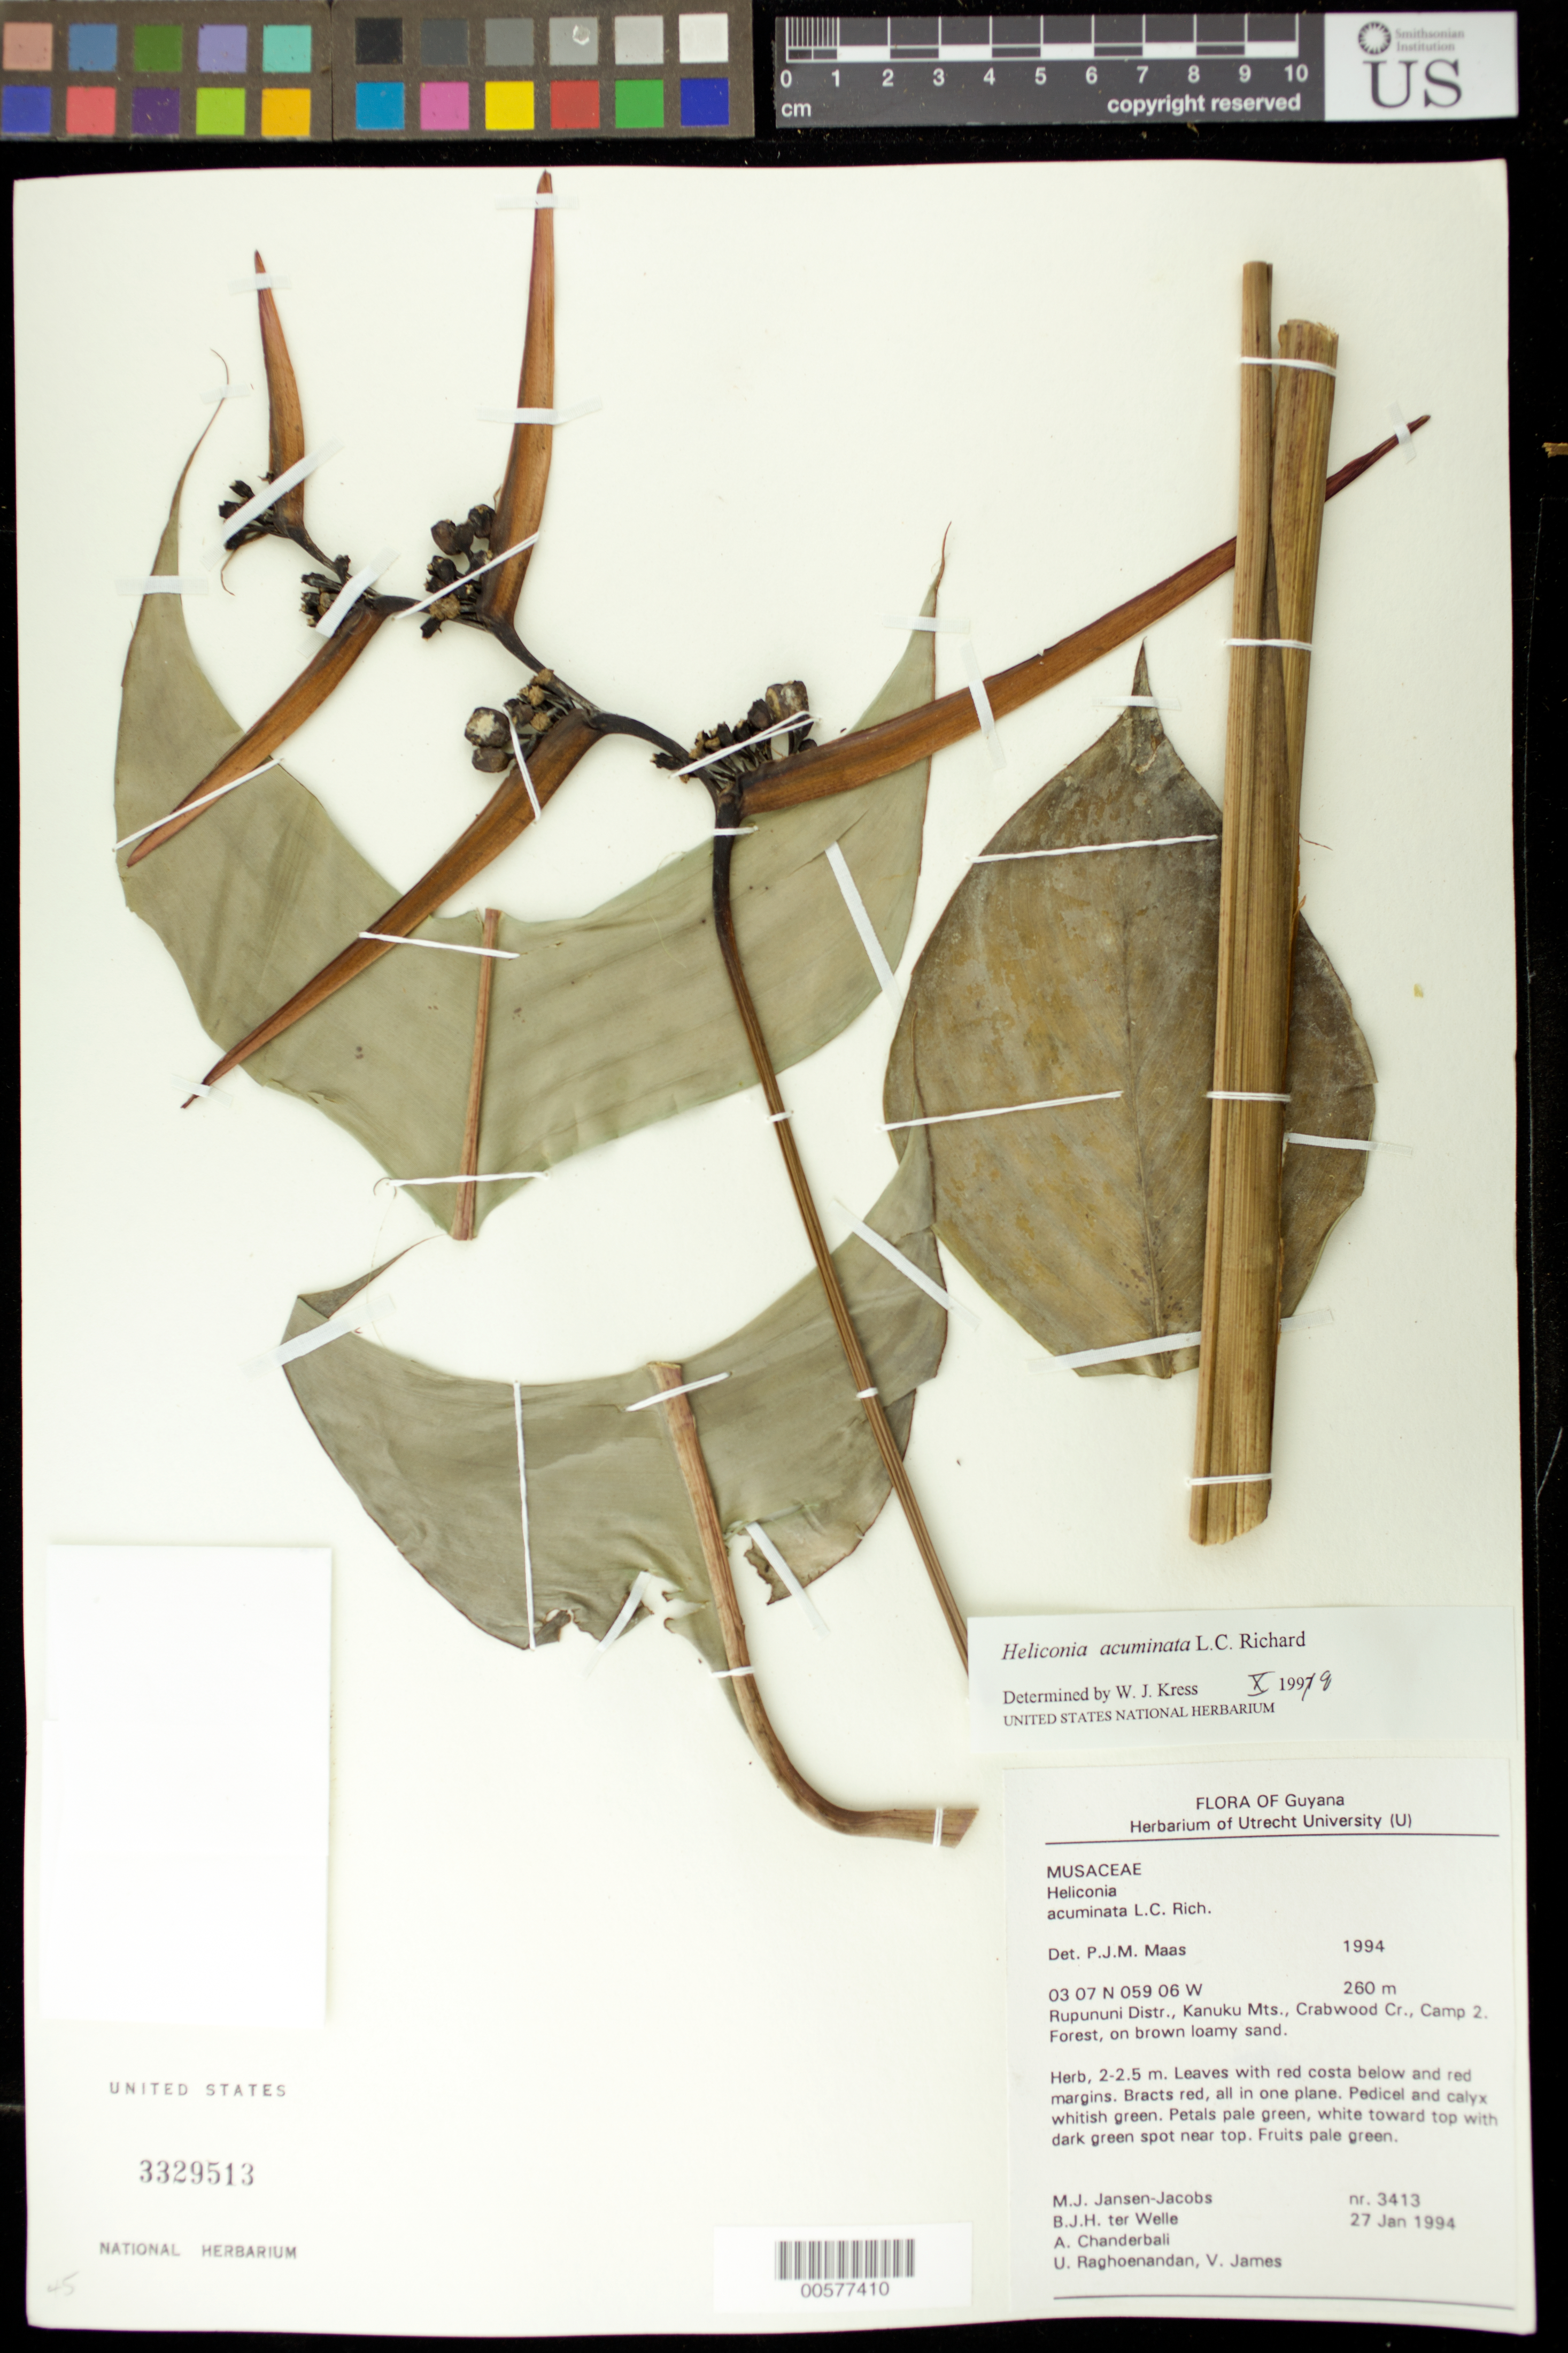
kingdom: Plantae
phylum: Tracheophyta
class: Liliopsida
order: Zingiberales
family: Heliconiaceae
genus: Heliconia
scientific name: Heliconia acuminata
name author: A. Rich.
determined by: Maas, Paul J. M.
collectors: M. J. Jansen-Jacobs, B. Welle, A. S. Chanderbali, U. Raghoenandan & V. James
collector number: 3413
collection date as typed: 27-Jan-94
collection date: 1994-01-27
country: Guyana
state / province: U. Takutu-U. Essequibo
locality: Crabwood Cr., Camp 2, Kanuku Mts., Rupununi District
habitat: Forest, on brown loamy soil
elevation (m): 260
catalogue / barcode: US 3329513